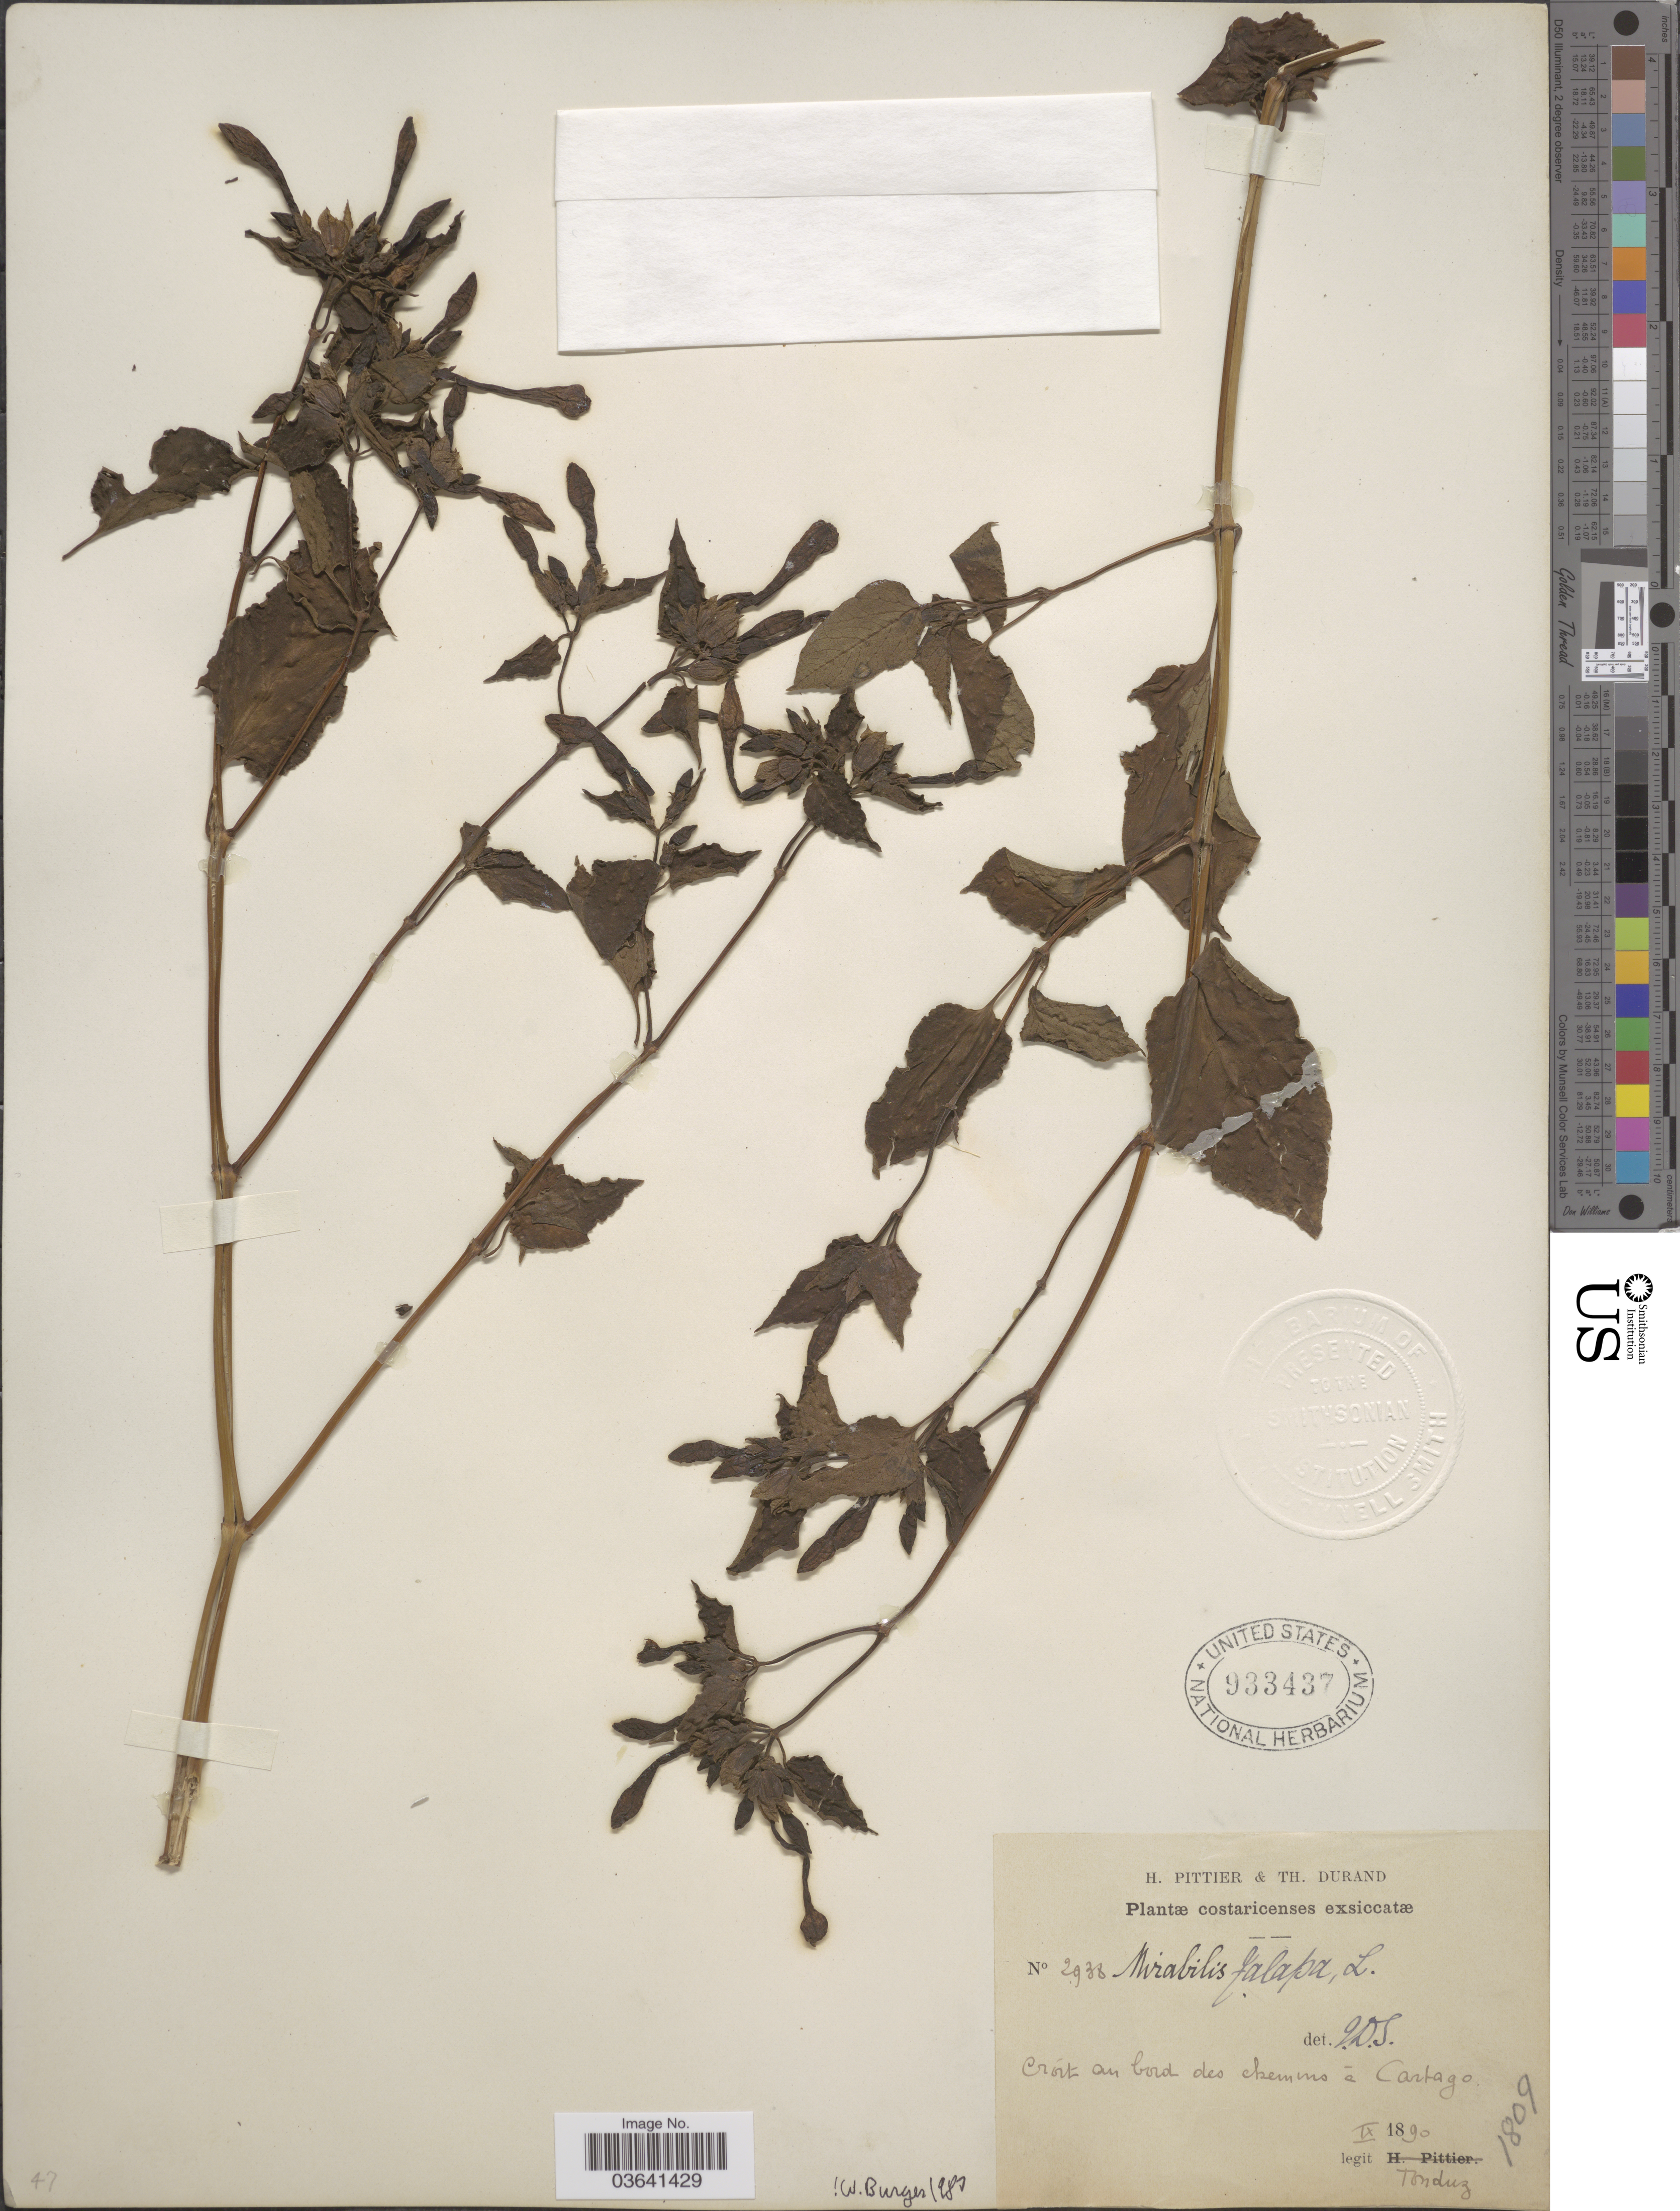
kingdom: Plantae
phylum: Tracheophyta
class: Magnoliopsida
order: Caryophyllales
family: Nyctaginaceae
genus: Mirabilis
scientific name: Mirabilis jalapa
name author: L.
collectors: Tonduz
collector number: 2938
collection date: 1890-09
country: Costa Rica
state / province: Cartago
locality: Cróit au bord des chemmo á Cartago.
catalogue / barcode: US 933437